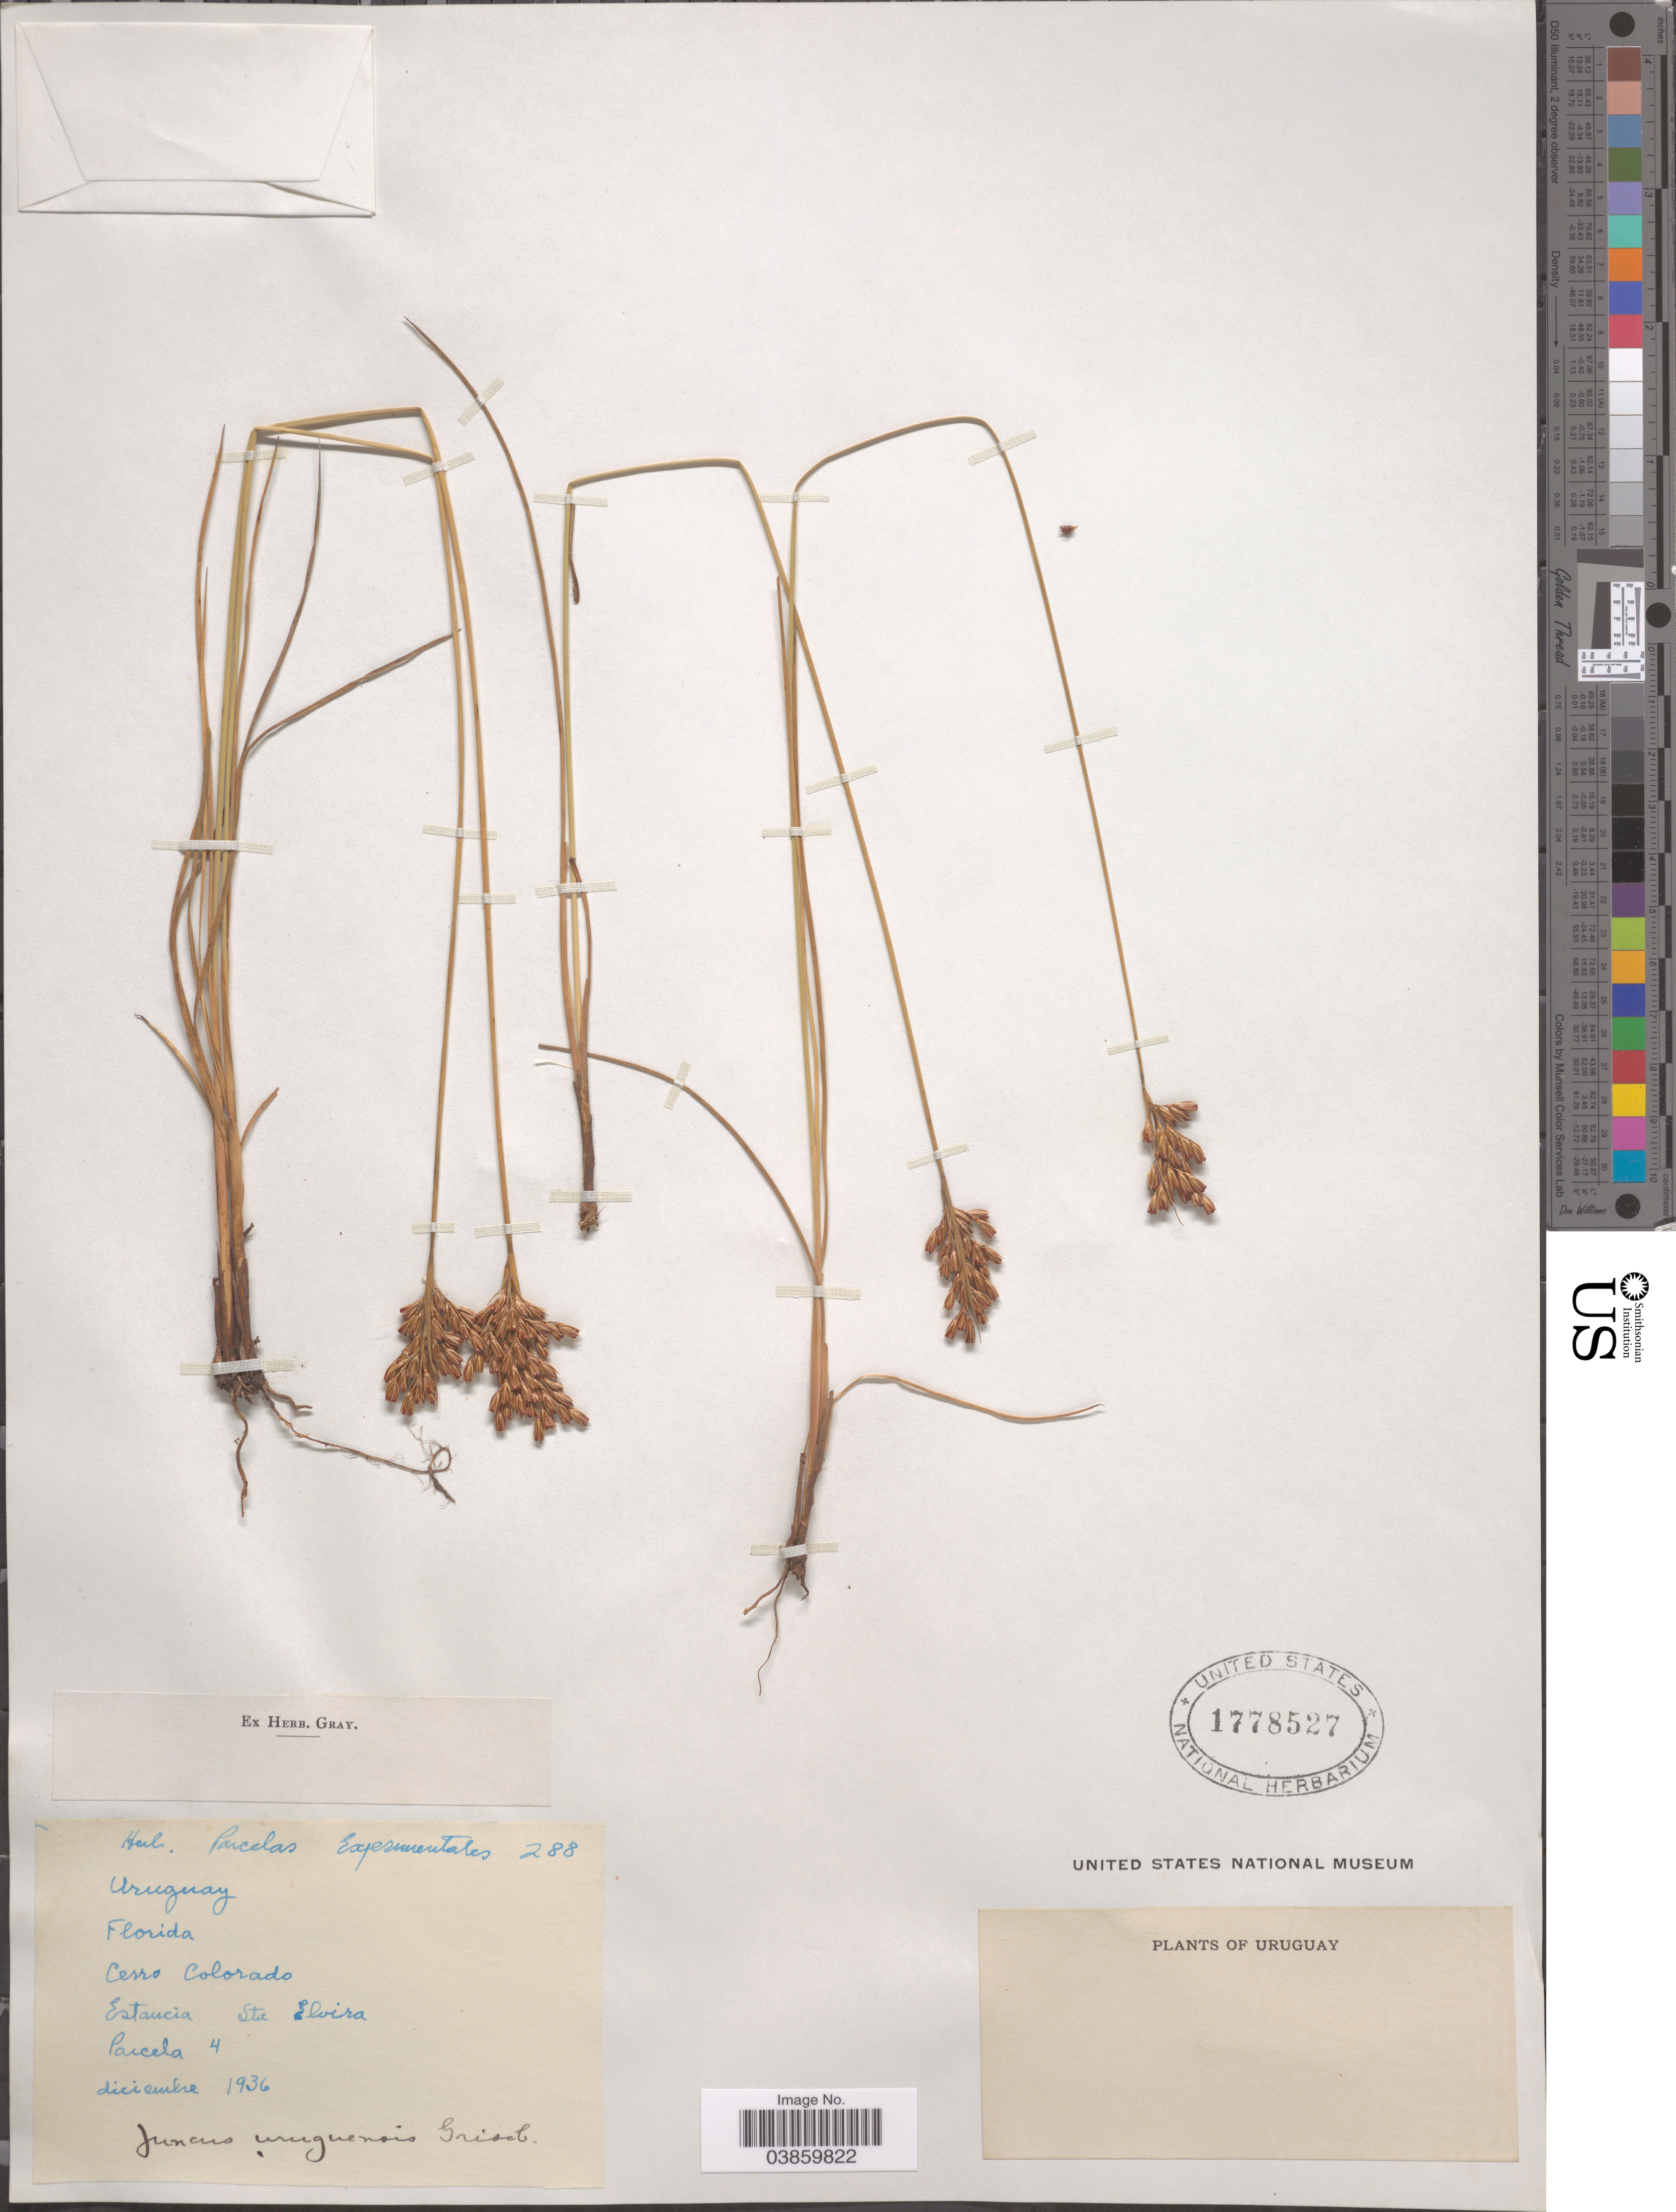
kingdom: Plantae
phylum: Tracheophyta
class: Liliopsida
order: Poales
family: Juncaceae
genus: Juncus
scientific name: Juncus uruguensis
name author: Griseb.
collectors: ex herb. Parcelas Experimentales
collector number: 288?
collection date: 1936-12-04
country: Uruguay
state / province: Florida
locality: Cerro Colorado. Estancia Sta Elvira.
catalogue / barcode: US 1778527